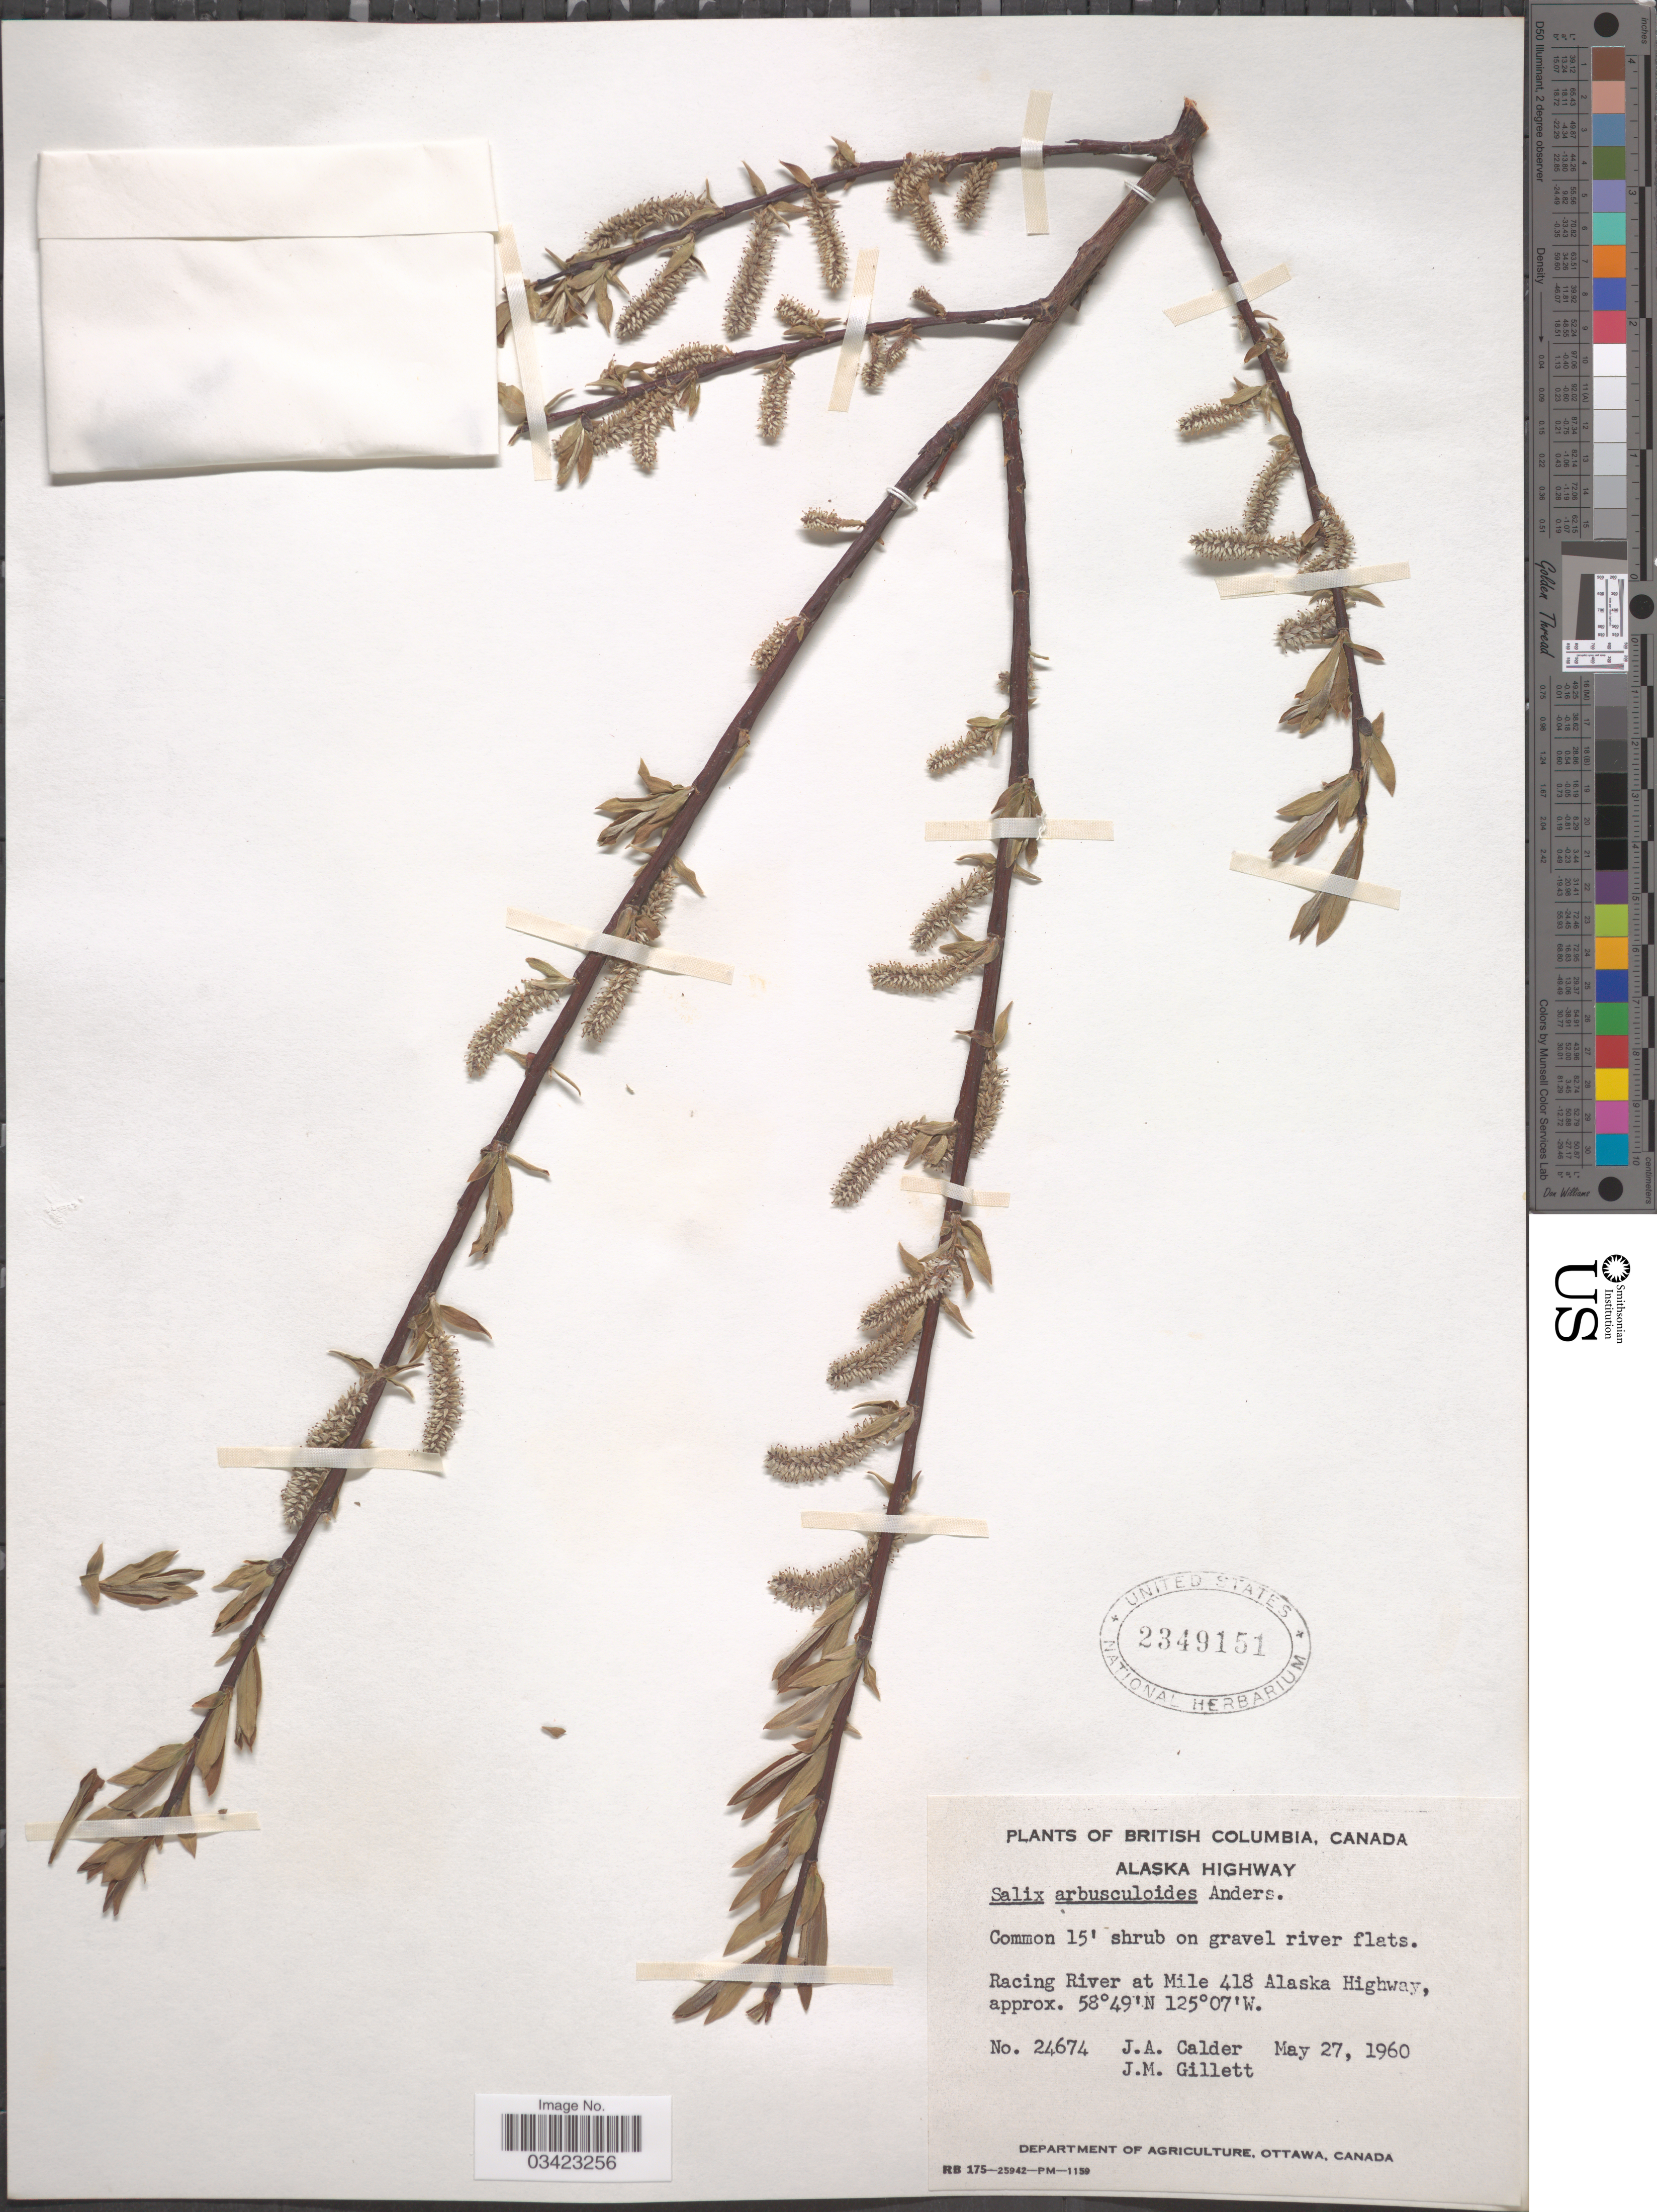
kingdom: Plantae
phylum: Tracheophyta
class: Magnoliopsida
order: Malpighiales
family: Salicaceae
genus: Salix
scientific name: Salix arbusculoides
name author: Andersson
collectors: J. A. Calder & J. M. Gillett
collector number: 24674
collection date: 1960-05-27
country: Canada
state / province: British Columbia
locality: Alaska Highway. Racing River at Mile 418 Alaska Highway.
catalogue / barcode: US 2349151